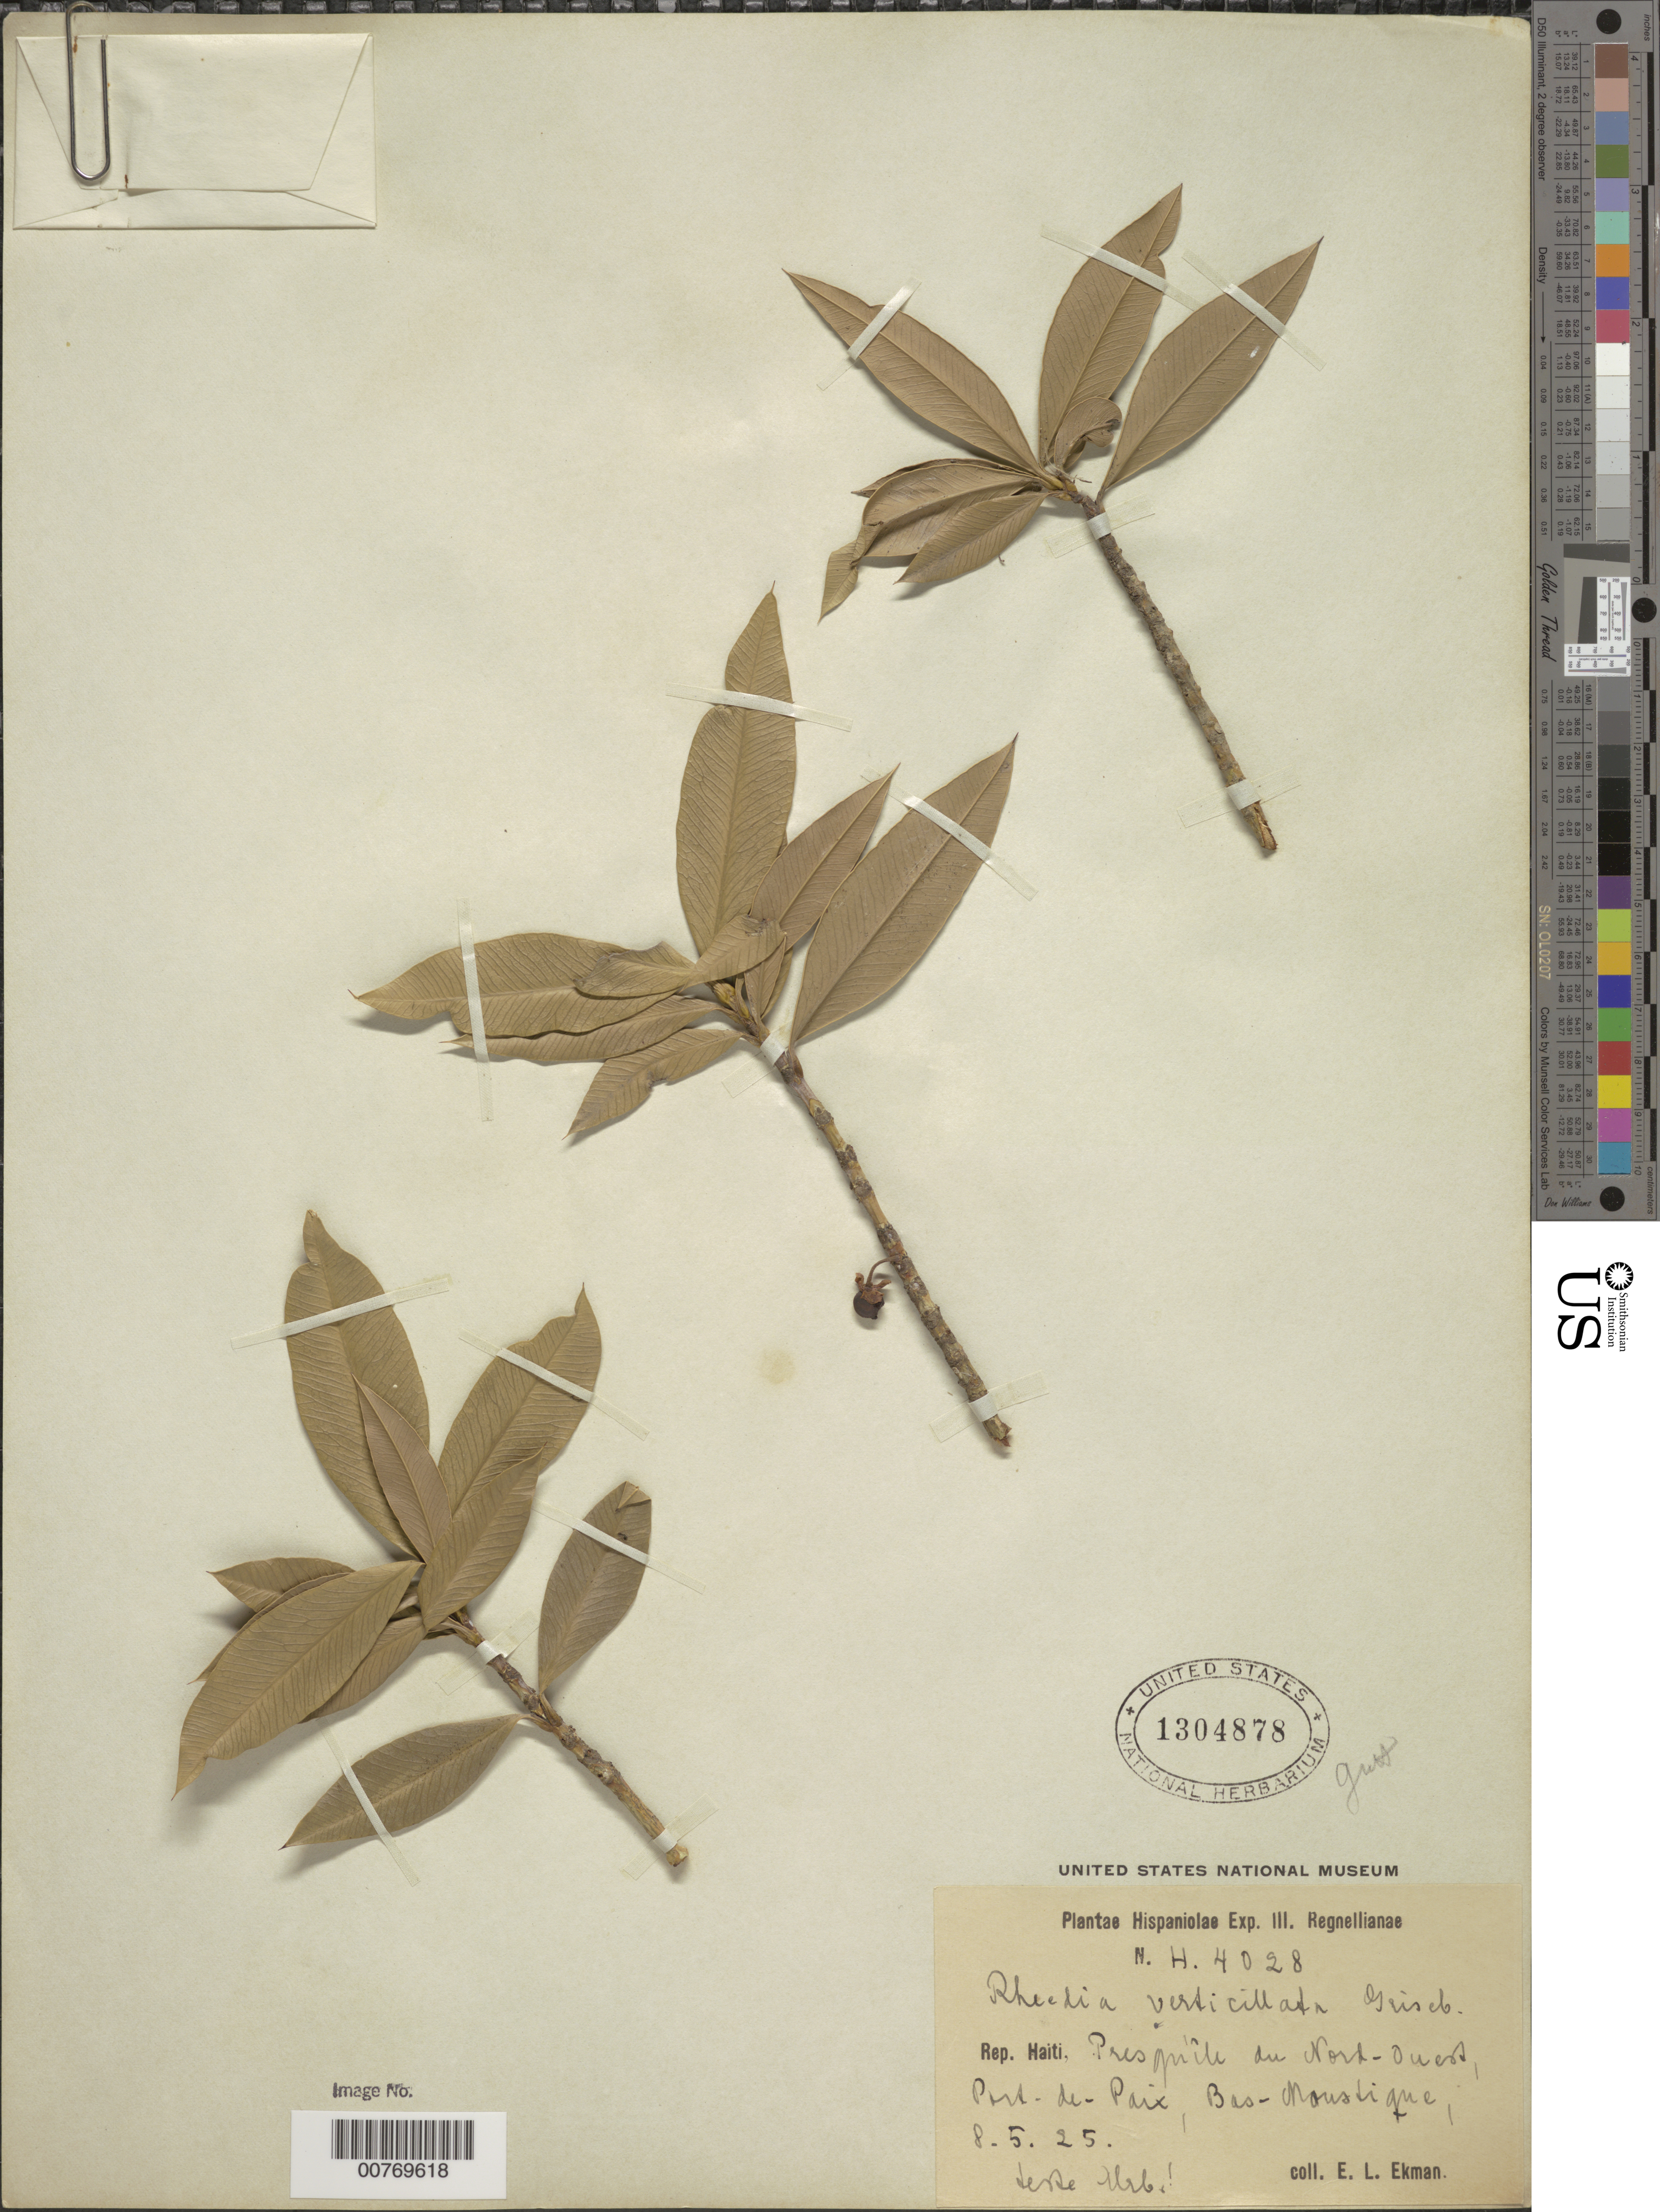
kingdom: Plantae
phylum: Tracheophyta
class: Magnoliopsida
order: Malpighiales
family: Clusiaceae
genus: Garcinia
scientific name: Garcinia verticillata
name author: (Urb.) Alain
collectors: E. L. Ekman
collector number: H 4028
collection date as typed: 08 May 1925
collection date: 1925-05-08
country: Haiti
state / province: Nord-Óuest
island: Hispaniola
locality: Presgríîle du Nord-"oues", Pord-de-Paix, Bas-Nousdique.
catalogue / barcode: US 1304878